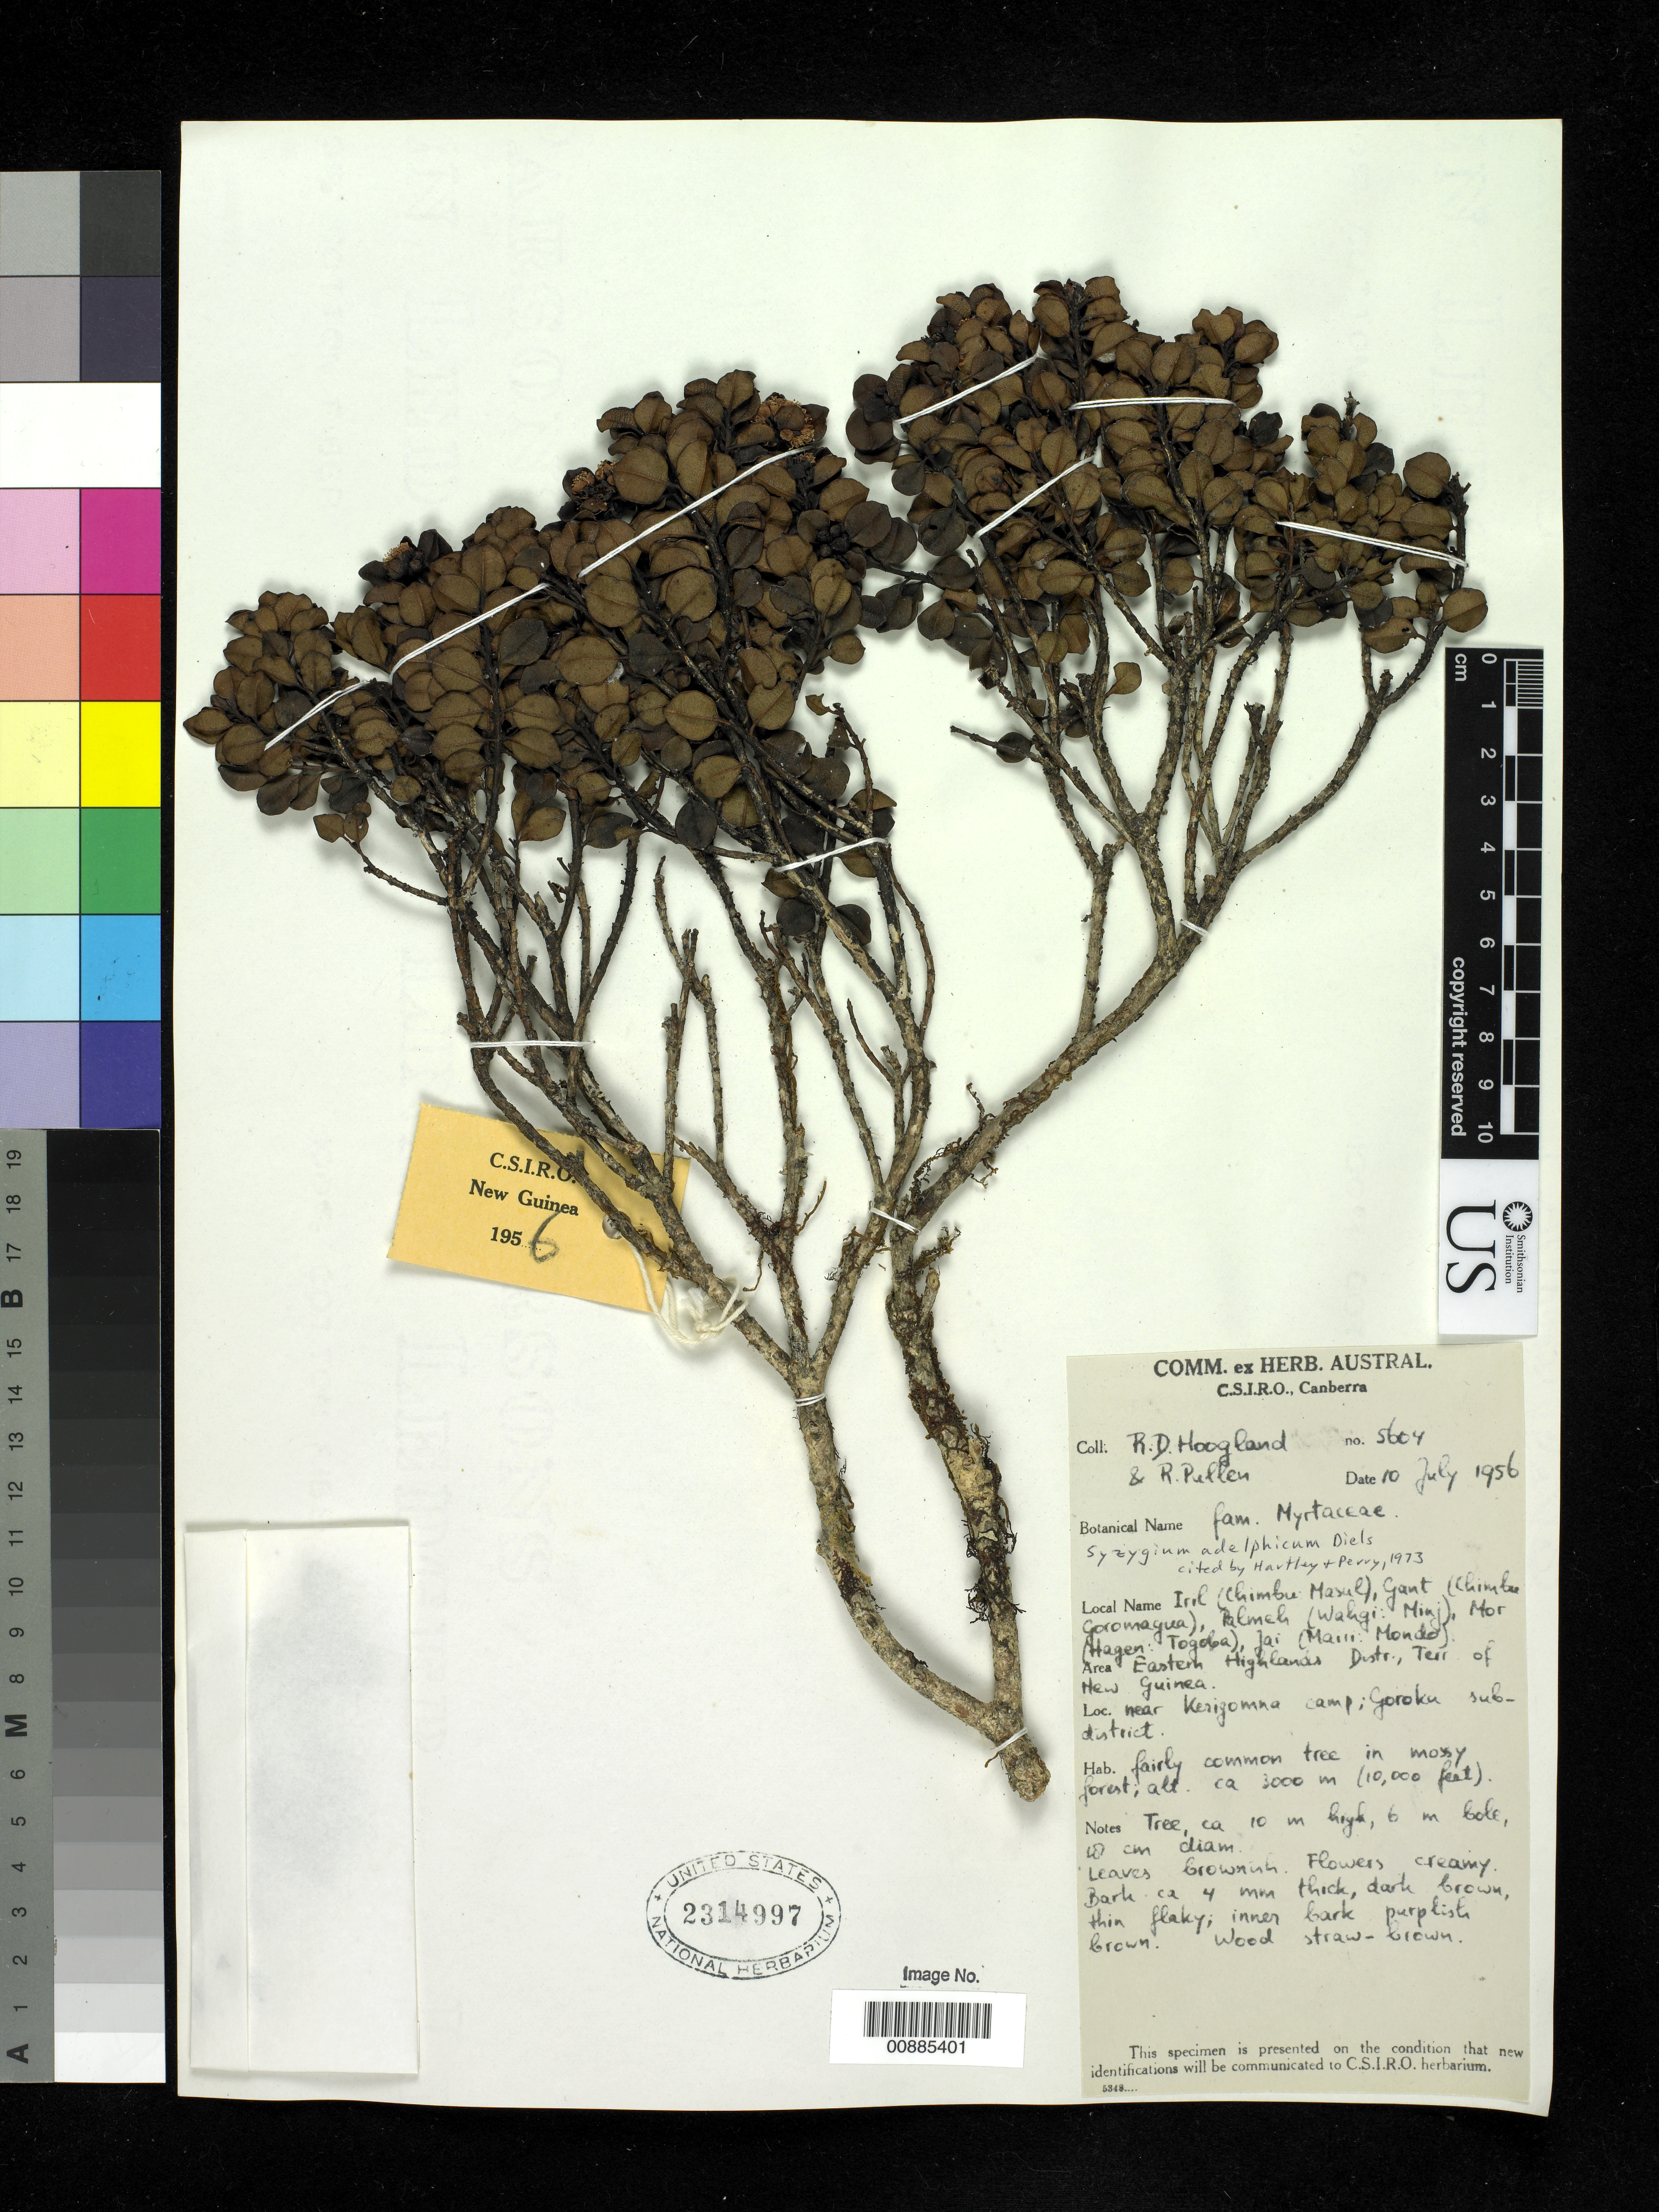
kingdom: Plantae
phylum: Tracheophyta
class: Magnoliopsida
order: Myrtales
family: Myrtaceae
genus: Syzygium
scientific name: Syzygium adelphicum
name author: Diels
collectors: R. D. Hoogland & R. Pullen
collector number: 5604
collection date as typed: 10 Jul 1956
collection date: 1956-07-10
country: Papua New Guinea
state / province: Eastern Highlands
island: New Guinea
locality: Near Kerigomna camp; Goroku subdistrict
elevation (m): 3000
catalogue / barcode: US 2314997